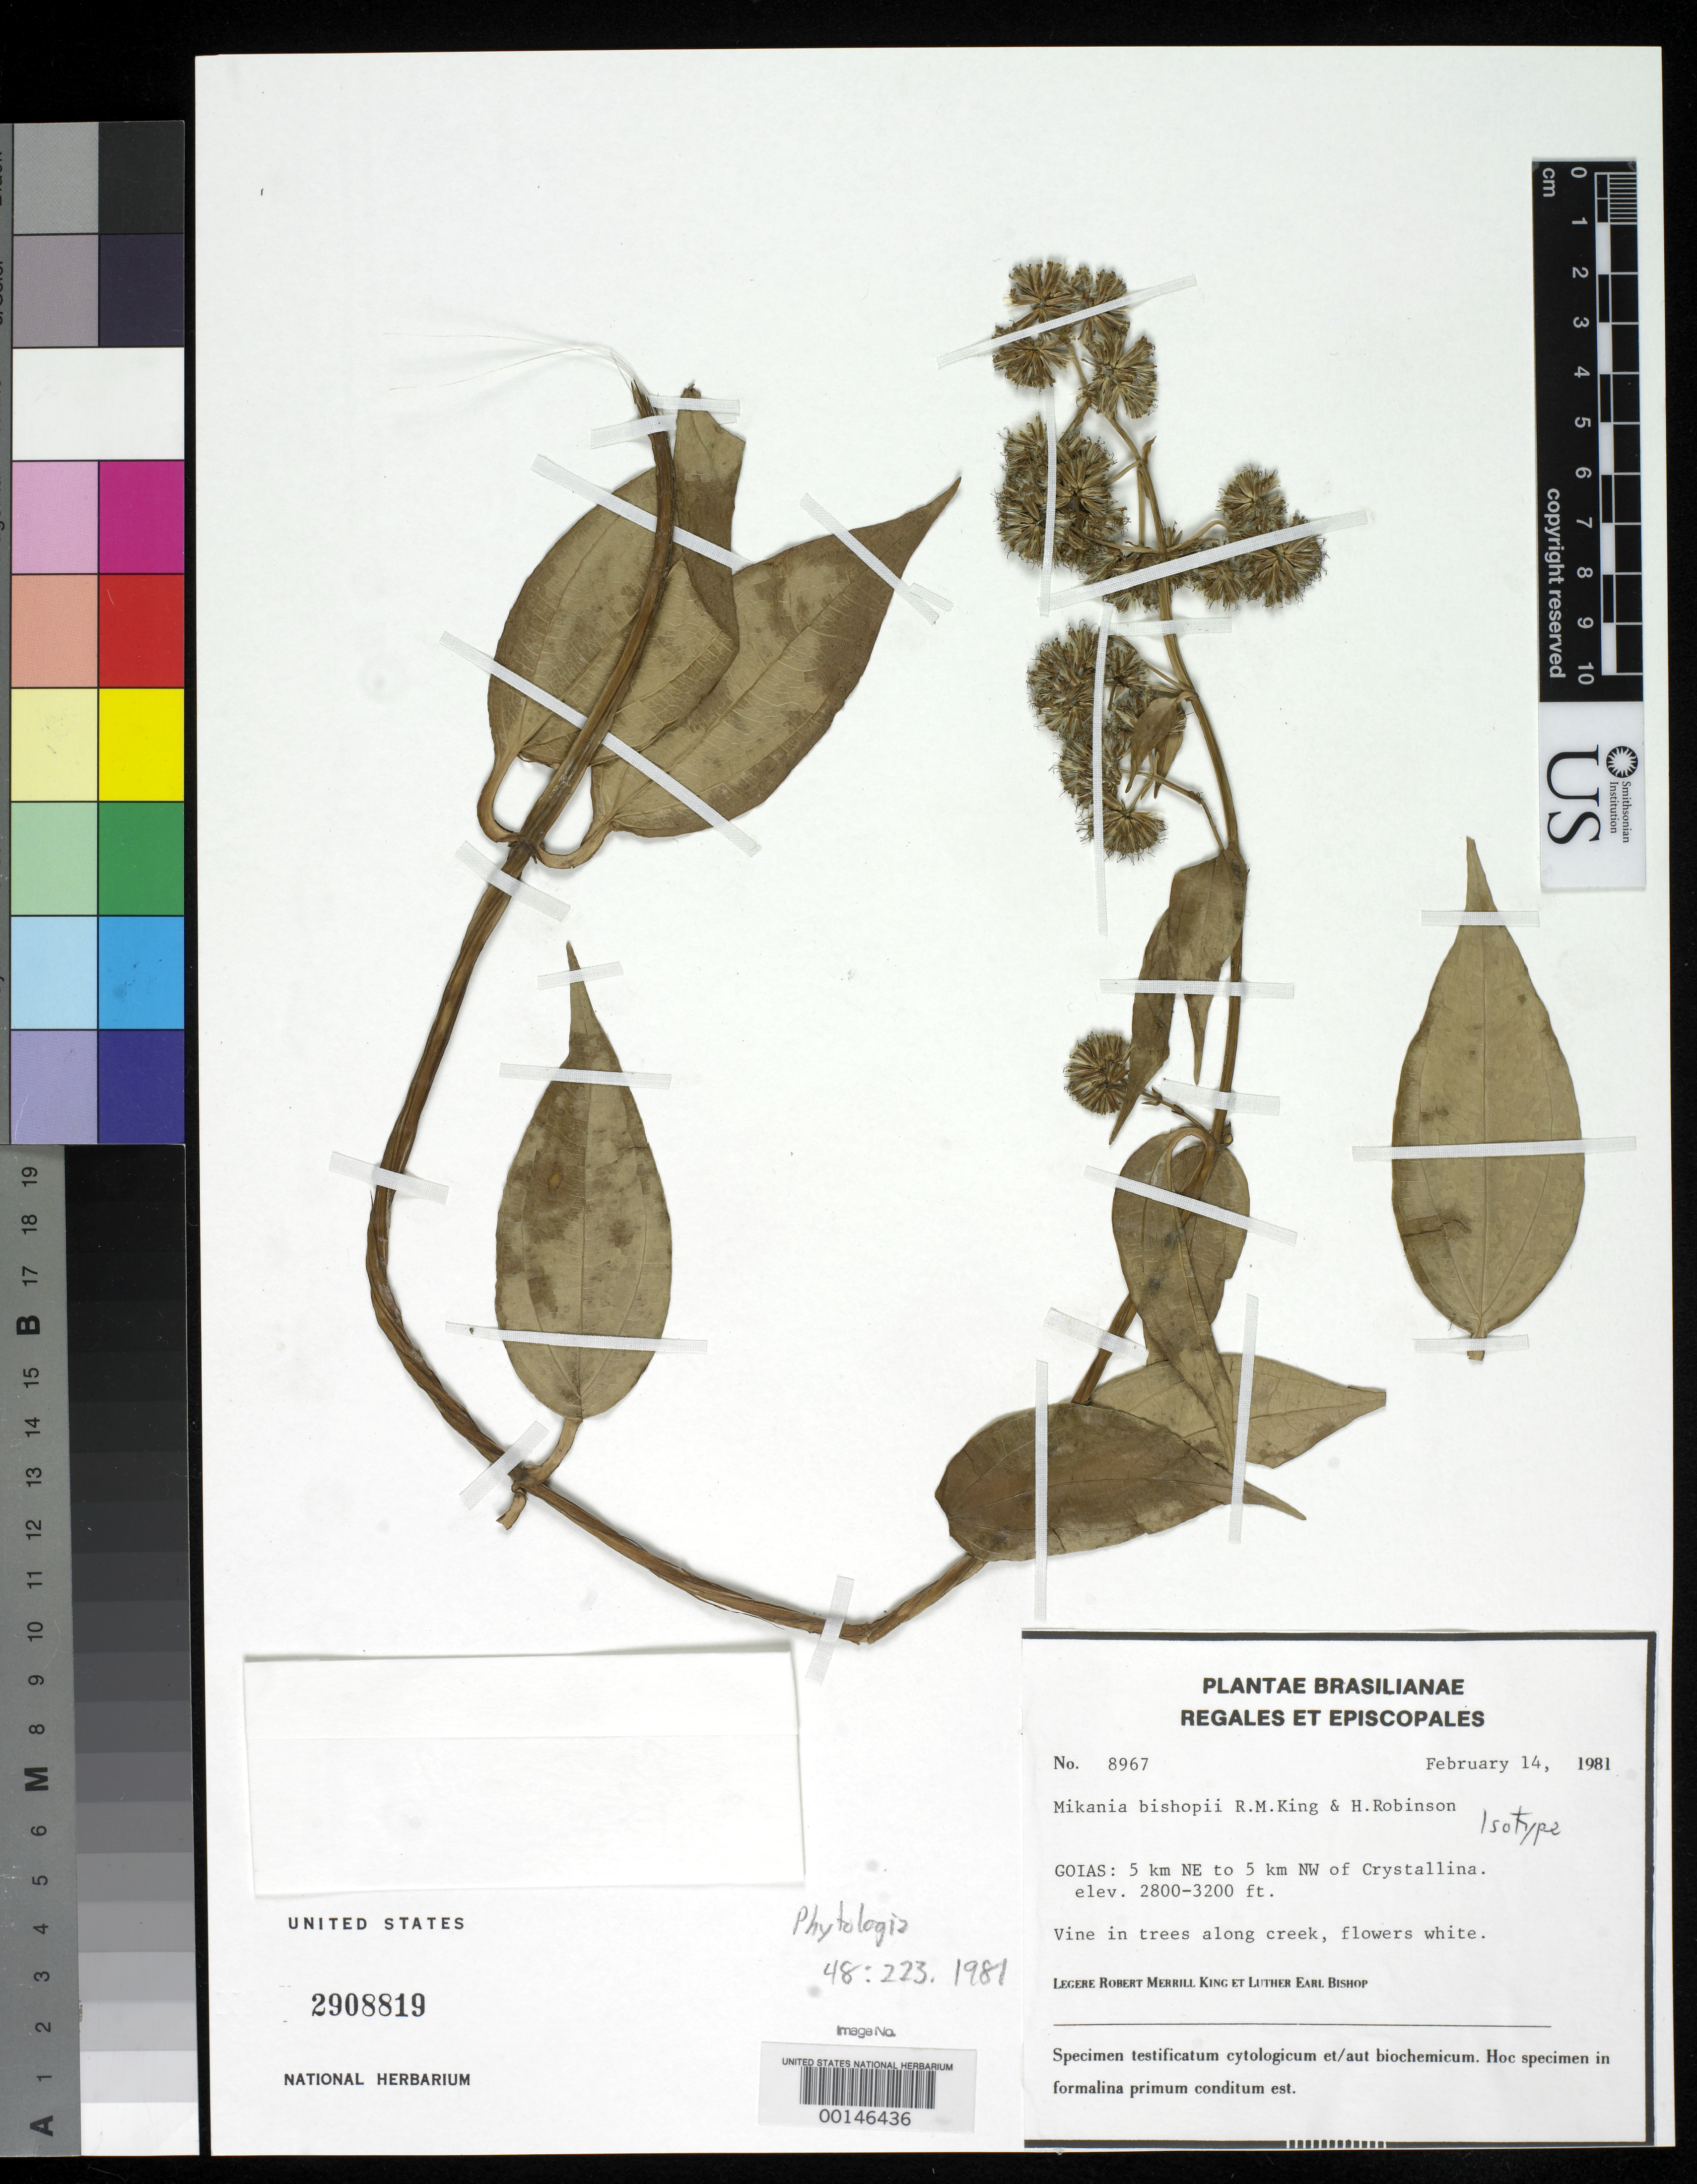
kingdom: Plantae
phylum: Tracheophyta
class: Magnoliopsida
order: Asterales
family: Asteraceae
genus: Mikania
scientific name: Mikania bishopii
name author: R.M. King & H. Rob.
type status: Isotype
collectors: R. M. King & L. E. Bishop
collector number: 8967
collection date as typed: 14 Feb 1981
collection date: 1981-02-14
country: Brazil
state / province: Goiás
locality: Near Crystallina; alt 2800 - 3200 ft.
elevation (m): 853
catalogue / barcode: US 2908819